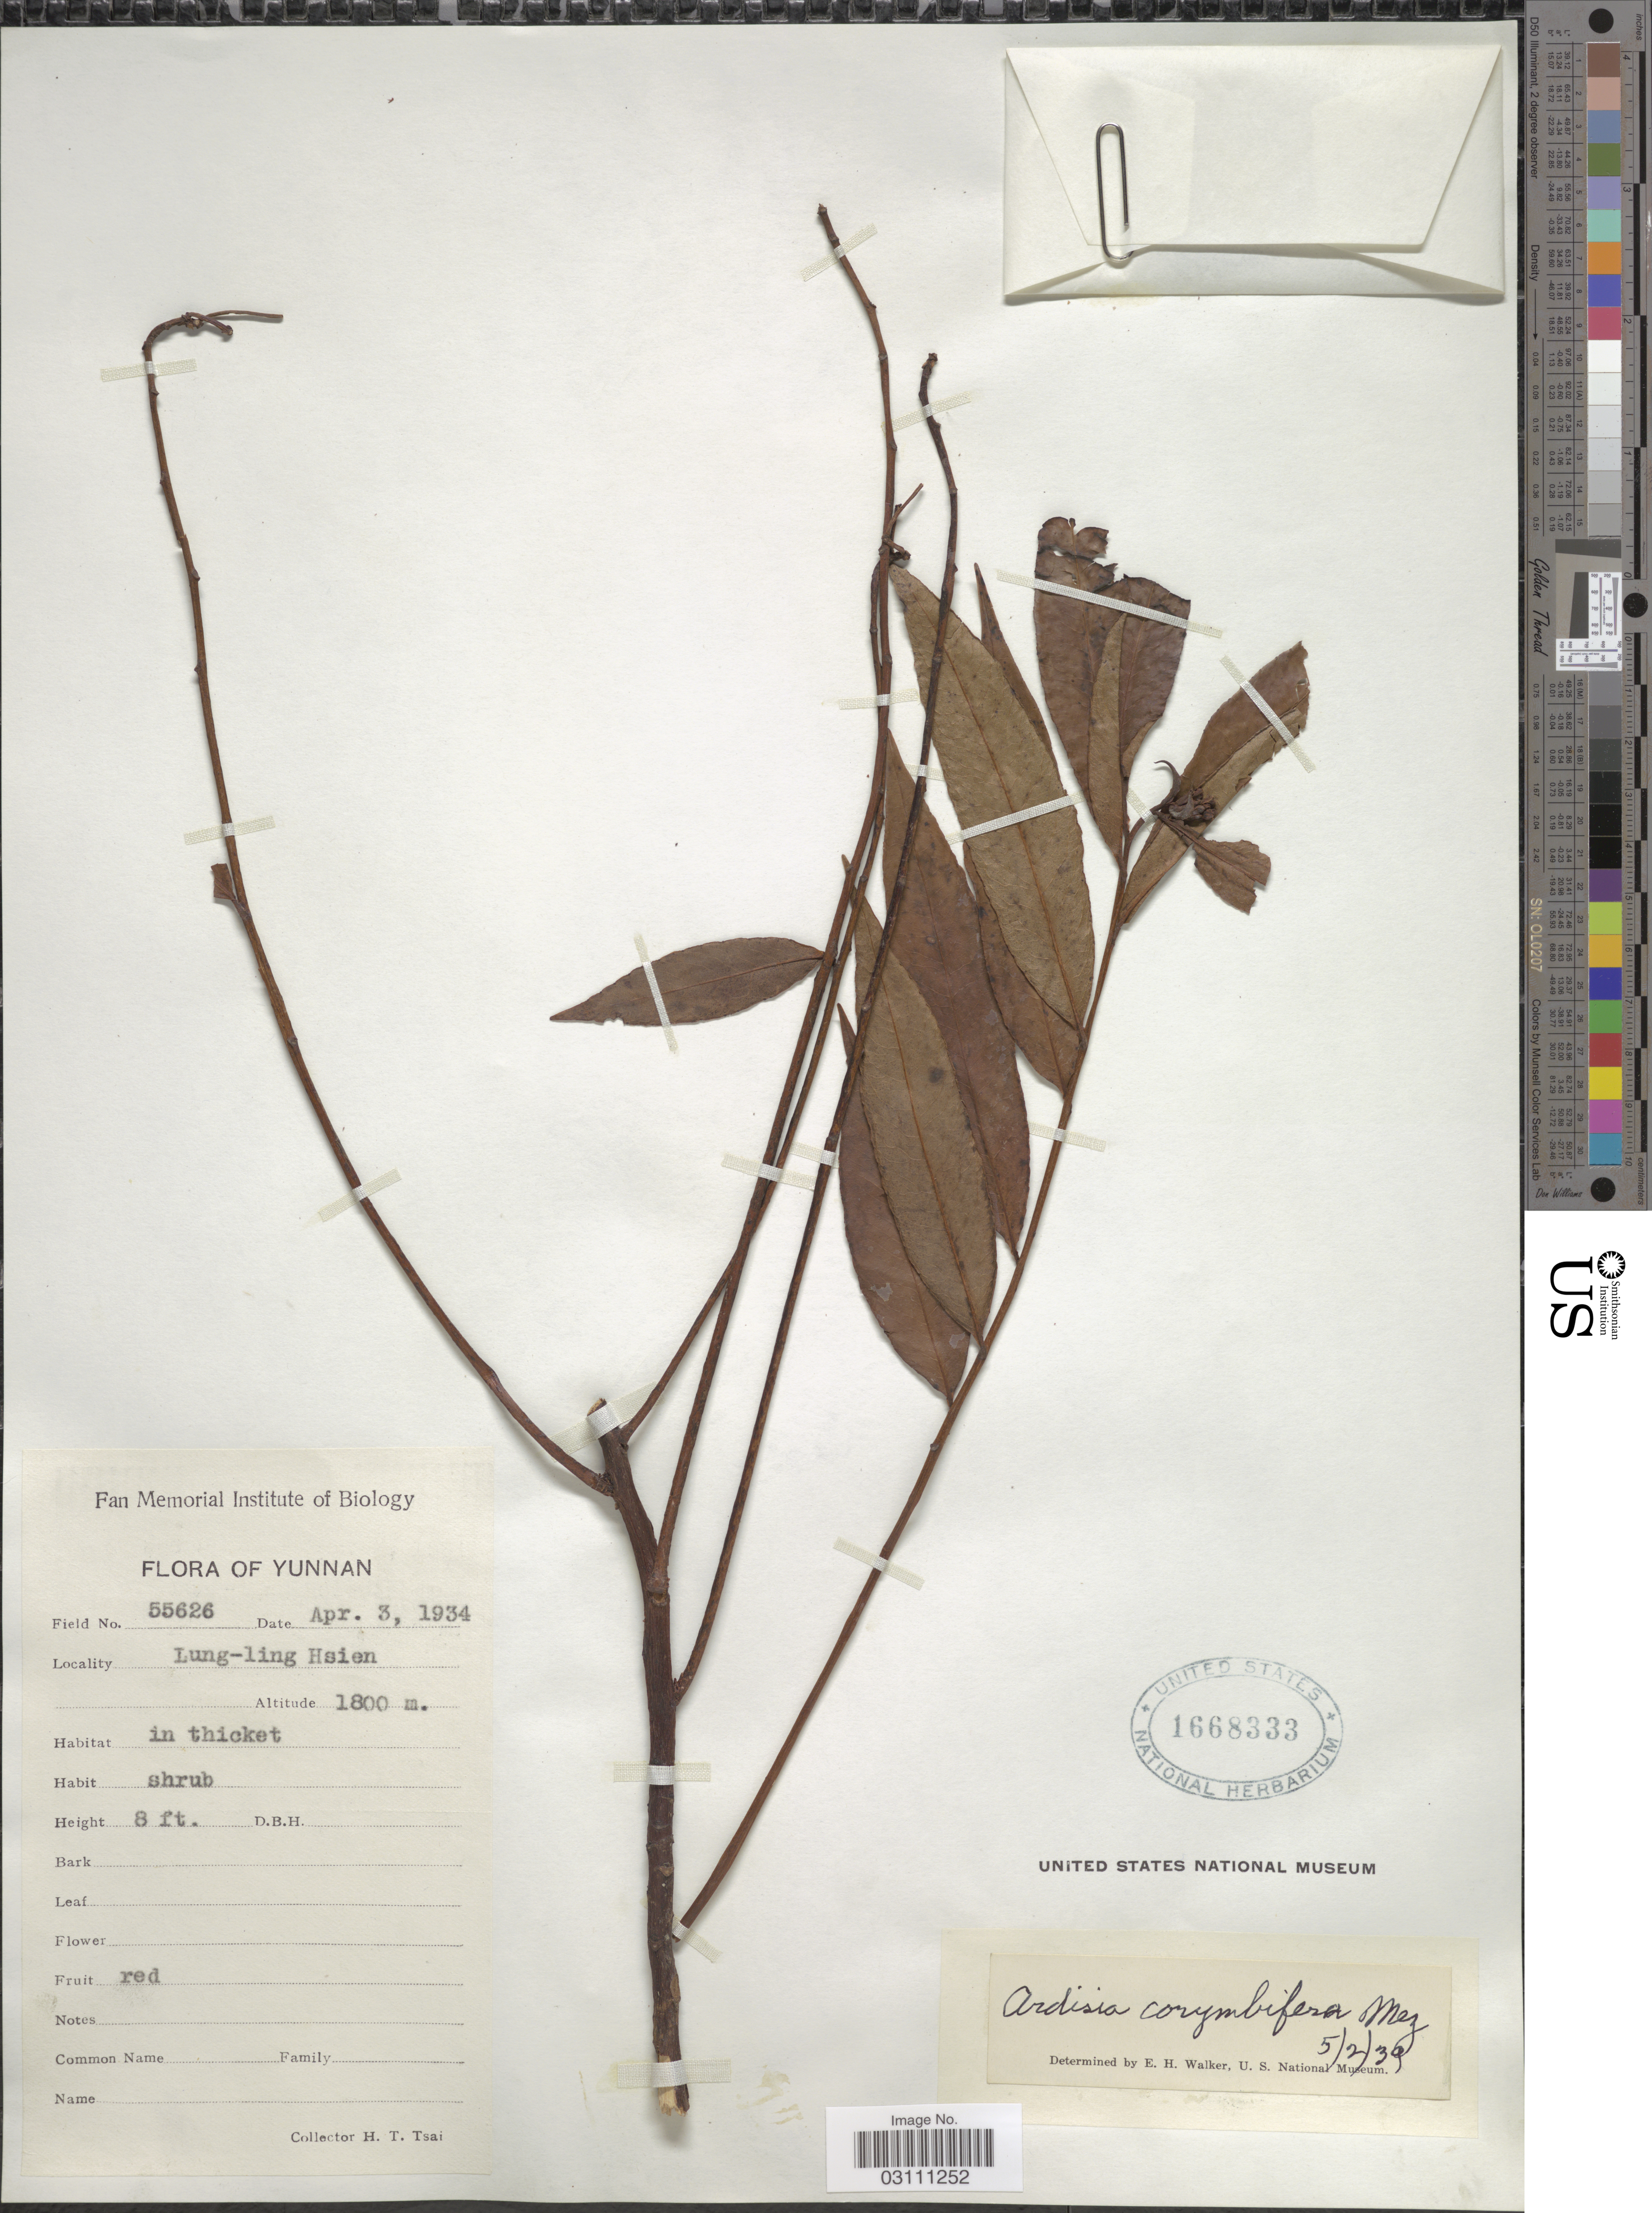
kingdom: Plantae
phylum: Tracheophyta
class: Magnoliopsida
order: Ericales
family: Primulaceae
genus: Ardisia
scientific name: Ardisia corymbifera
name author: Mez in Engl.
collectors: H. Tsai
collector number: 55626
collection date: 1934-04-03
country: China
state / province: Yunnan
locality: Lung-ling Hsien.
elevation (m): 1800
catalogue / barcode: US 1668333